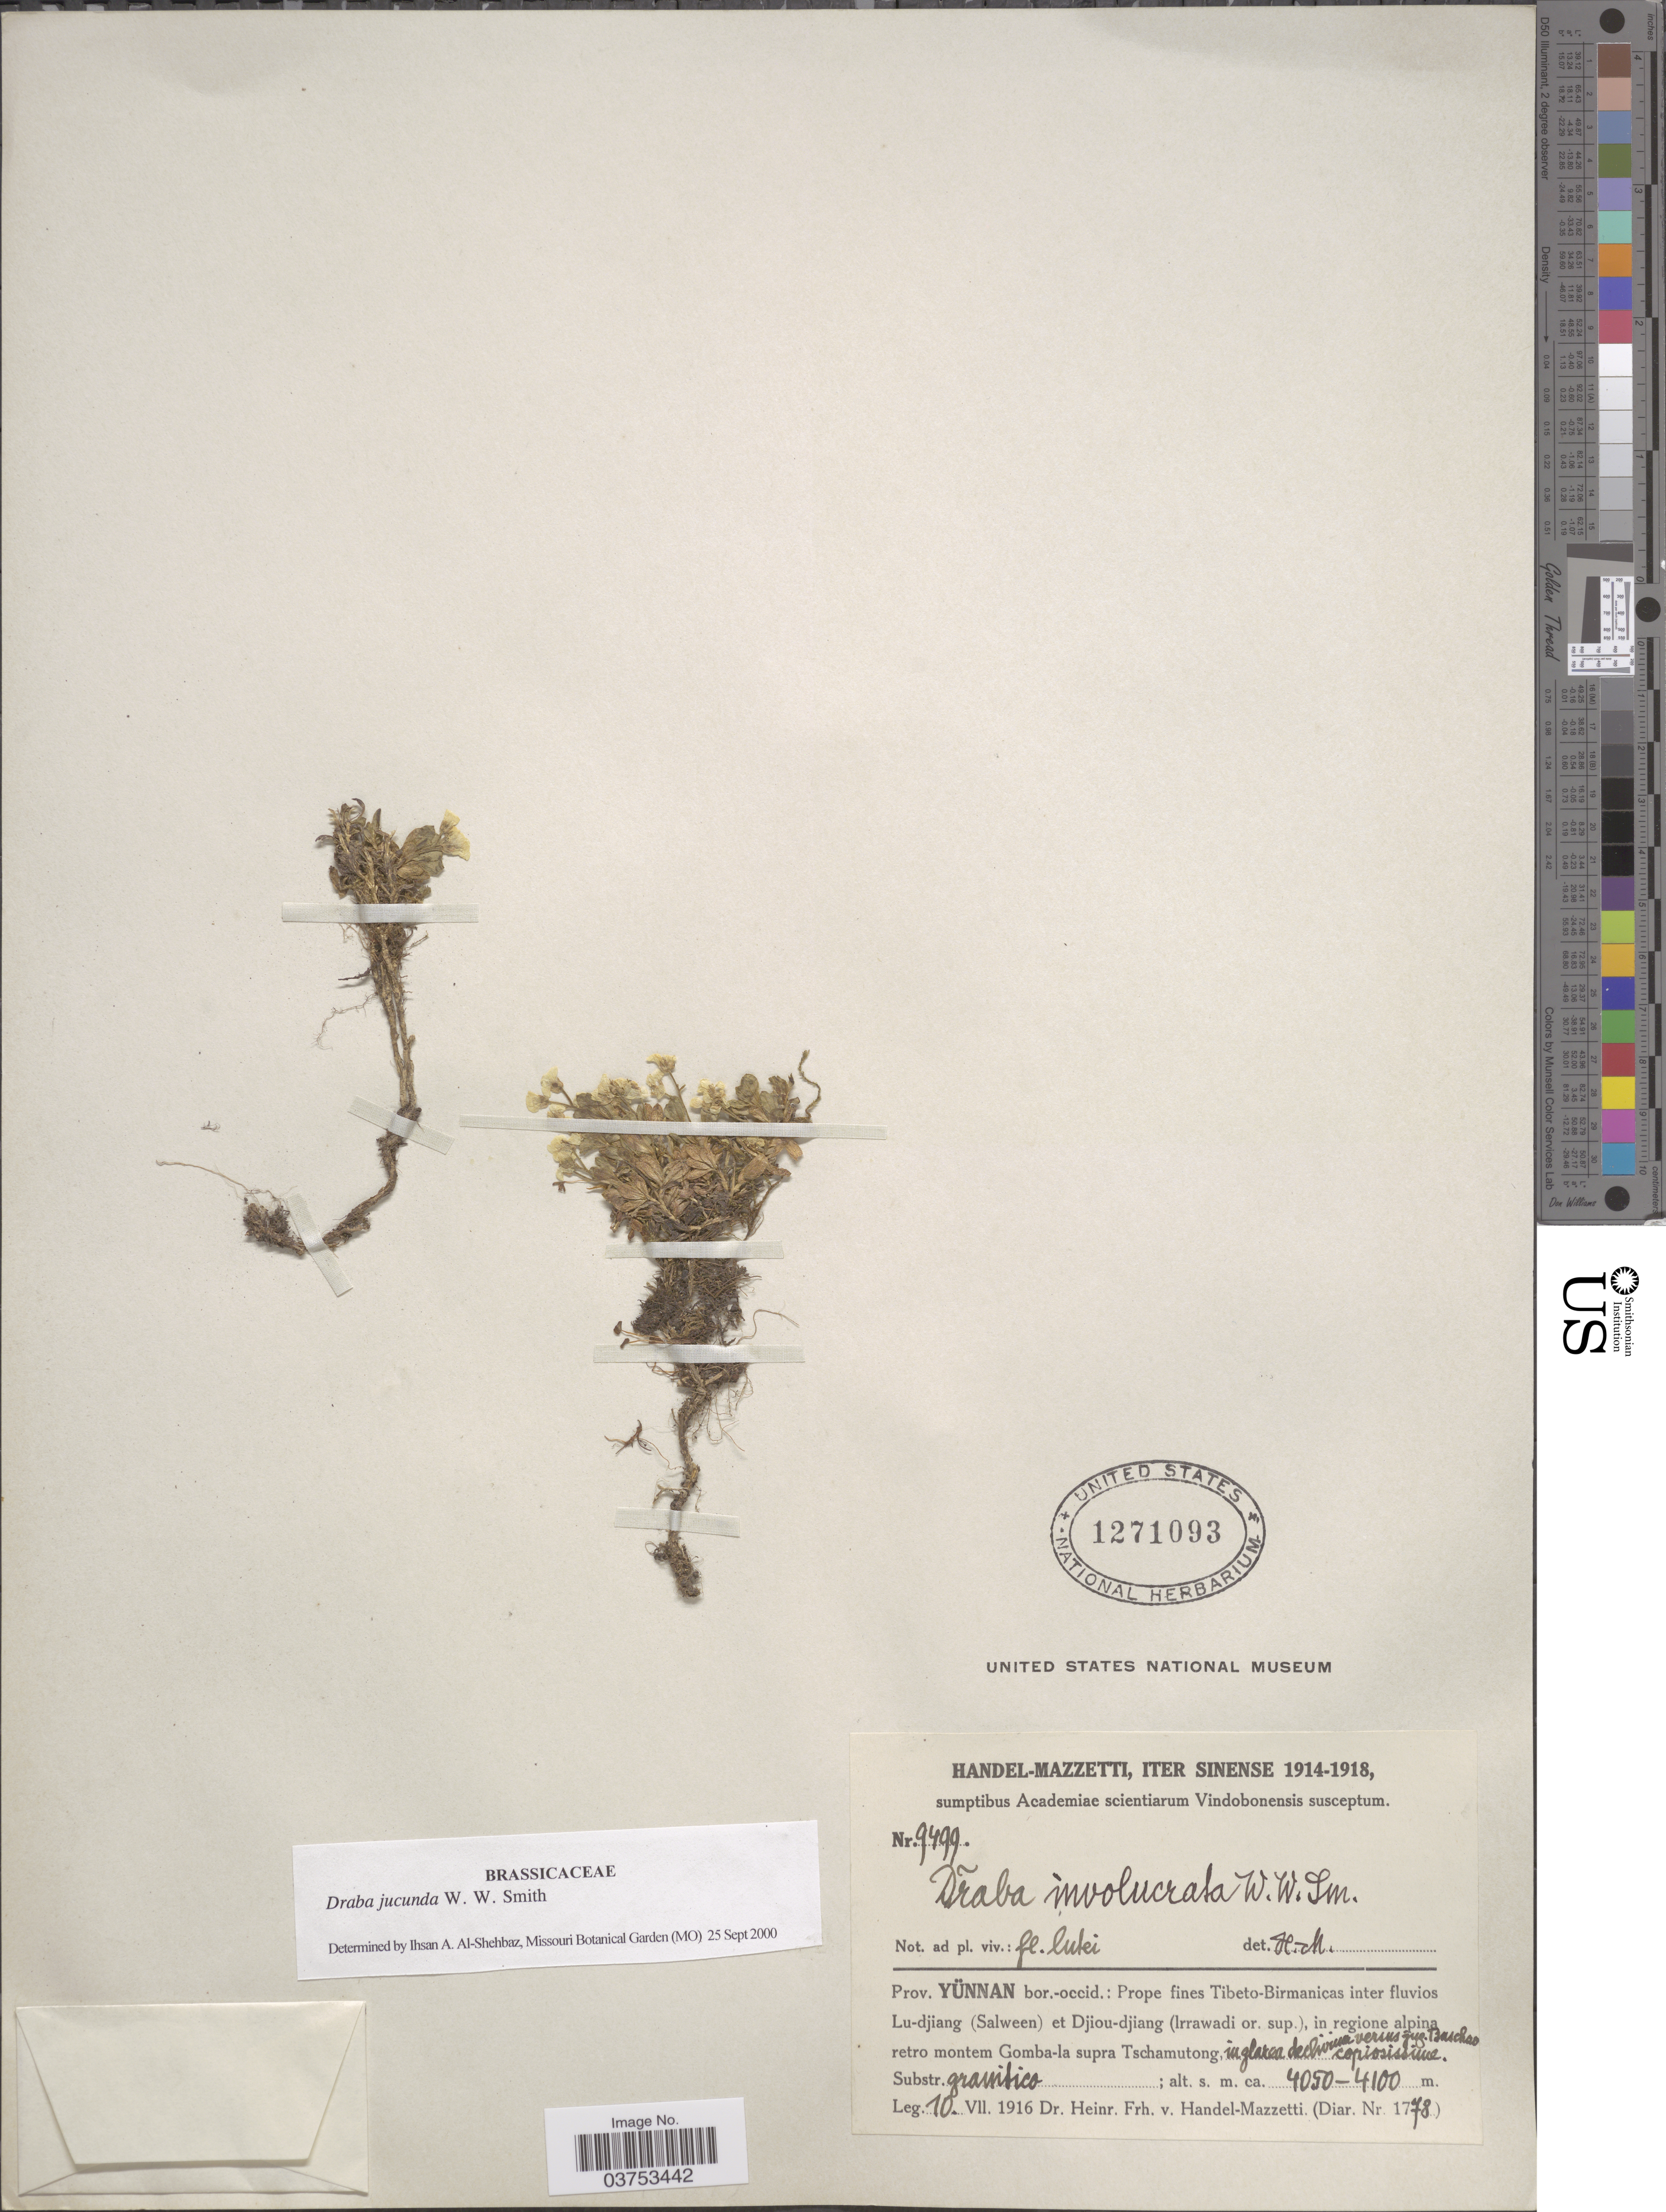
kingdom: Plantae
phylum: Tracheophyta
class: Magnoliopsida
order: Brassicales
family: Brassicaceae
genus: Draba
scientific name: Draba jucunda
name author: W.W. Sm.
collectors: H. Handel-Mazzetti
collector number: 9499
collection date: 1916-07-10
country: China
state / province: Yunnan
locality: Iter Sinense. Prov. Yünnan bor.-occid.: Prope fines Tibeto-Birmanicas inter fluvios Lu-djiang (Salween) et Djiou-djiang (Irrawadi or. sup.), in regione alpina retro montem Gomba-la supra Tschamutong.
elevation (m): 4050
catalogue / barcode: US 1271093